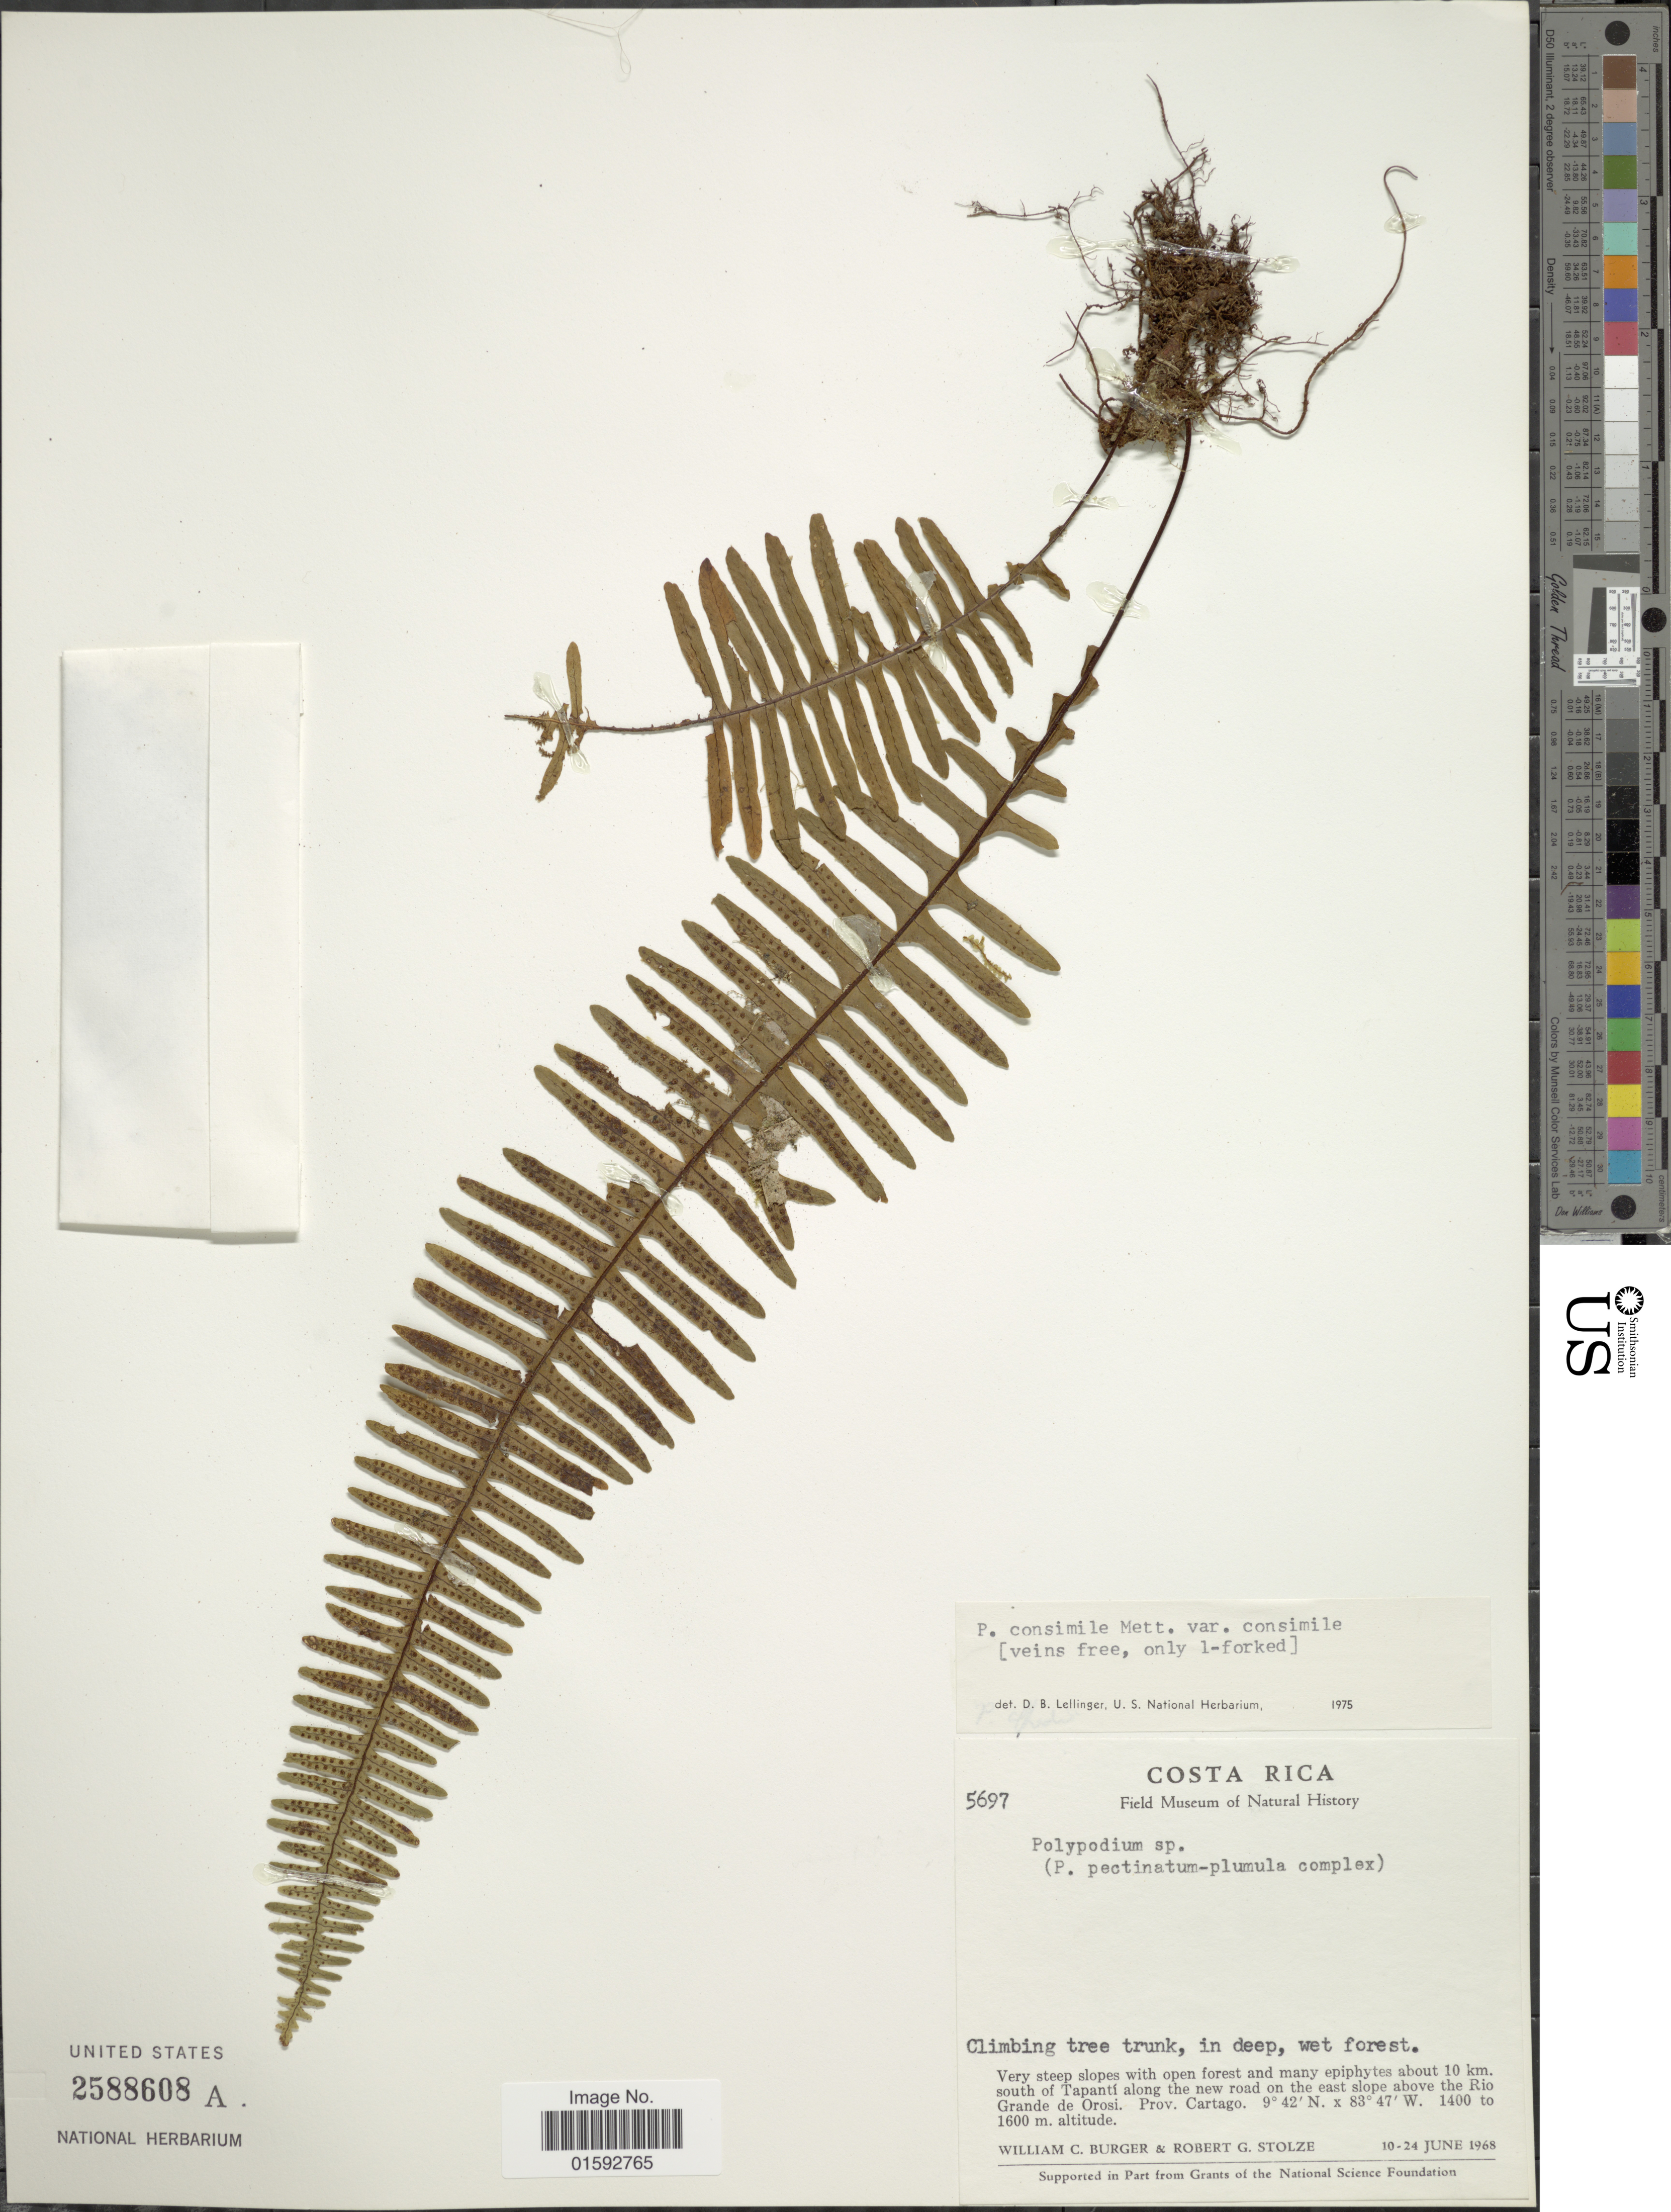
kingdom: Plantae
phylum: Tracheophyta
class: Polypodiopsida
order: Polypodiales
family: Polypodiaceae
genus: Pecluma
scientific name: Pecluma consimilis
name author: (Mett.) M.G. Price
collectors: W. Burger & R. G. Stolze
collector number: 5697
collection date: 1968-06-10/1968-06-24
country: Costa Rica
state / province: Cartago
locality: Very steep slopes with open forest and many epiphytes about 10 km. south of Tapantí along the new road on the east slope above the Rio Grande de Orosi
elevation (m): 1400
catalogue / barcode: US 2588608A